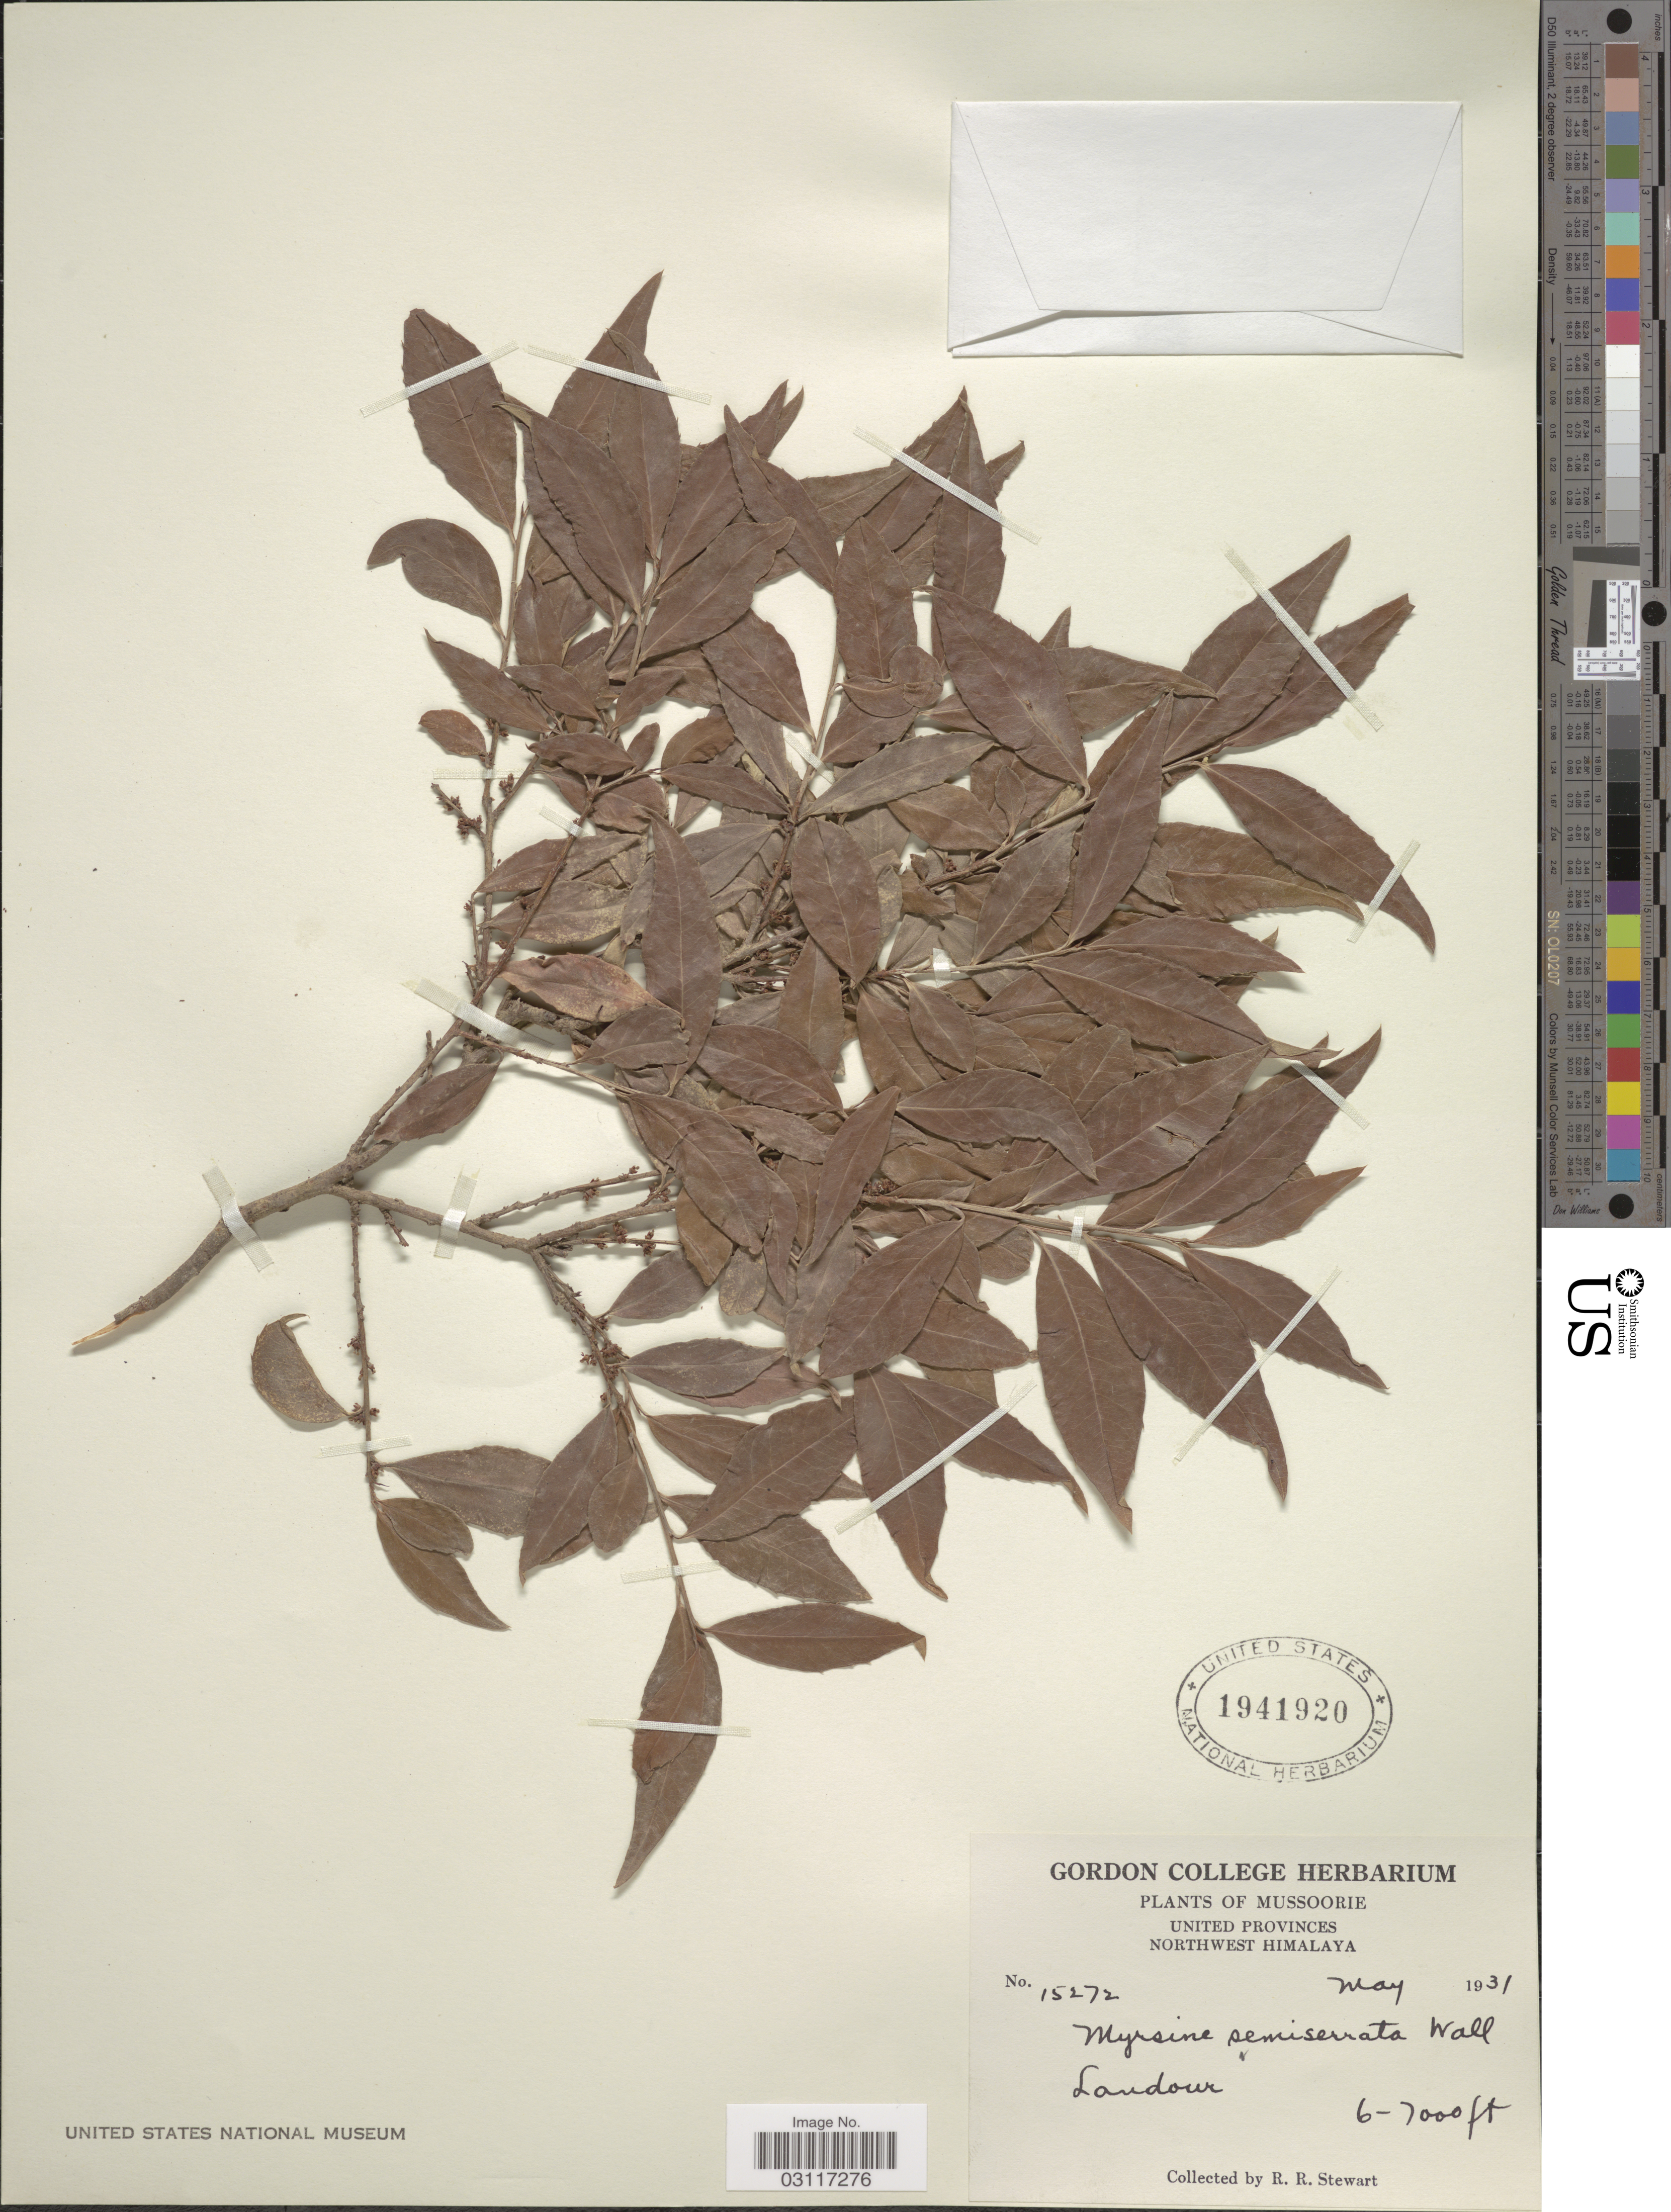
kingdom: Plantae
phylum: Tracheophyta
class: Magnoliopsida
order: Ericales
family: Primulaceae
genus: Myrsine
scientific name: Myrsine semiserrata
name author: Wall.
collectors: R. Stewart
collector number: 15272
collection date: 1931-05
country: India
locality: Mussoorie. United Provinces Northwest Himalaya. Landour.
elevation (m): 1829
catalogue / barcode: US 1941920